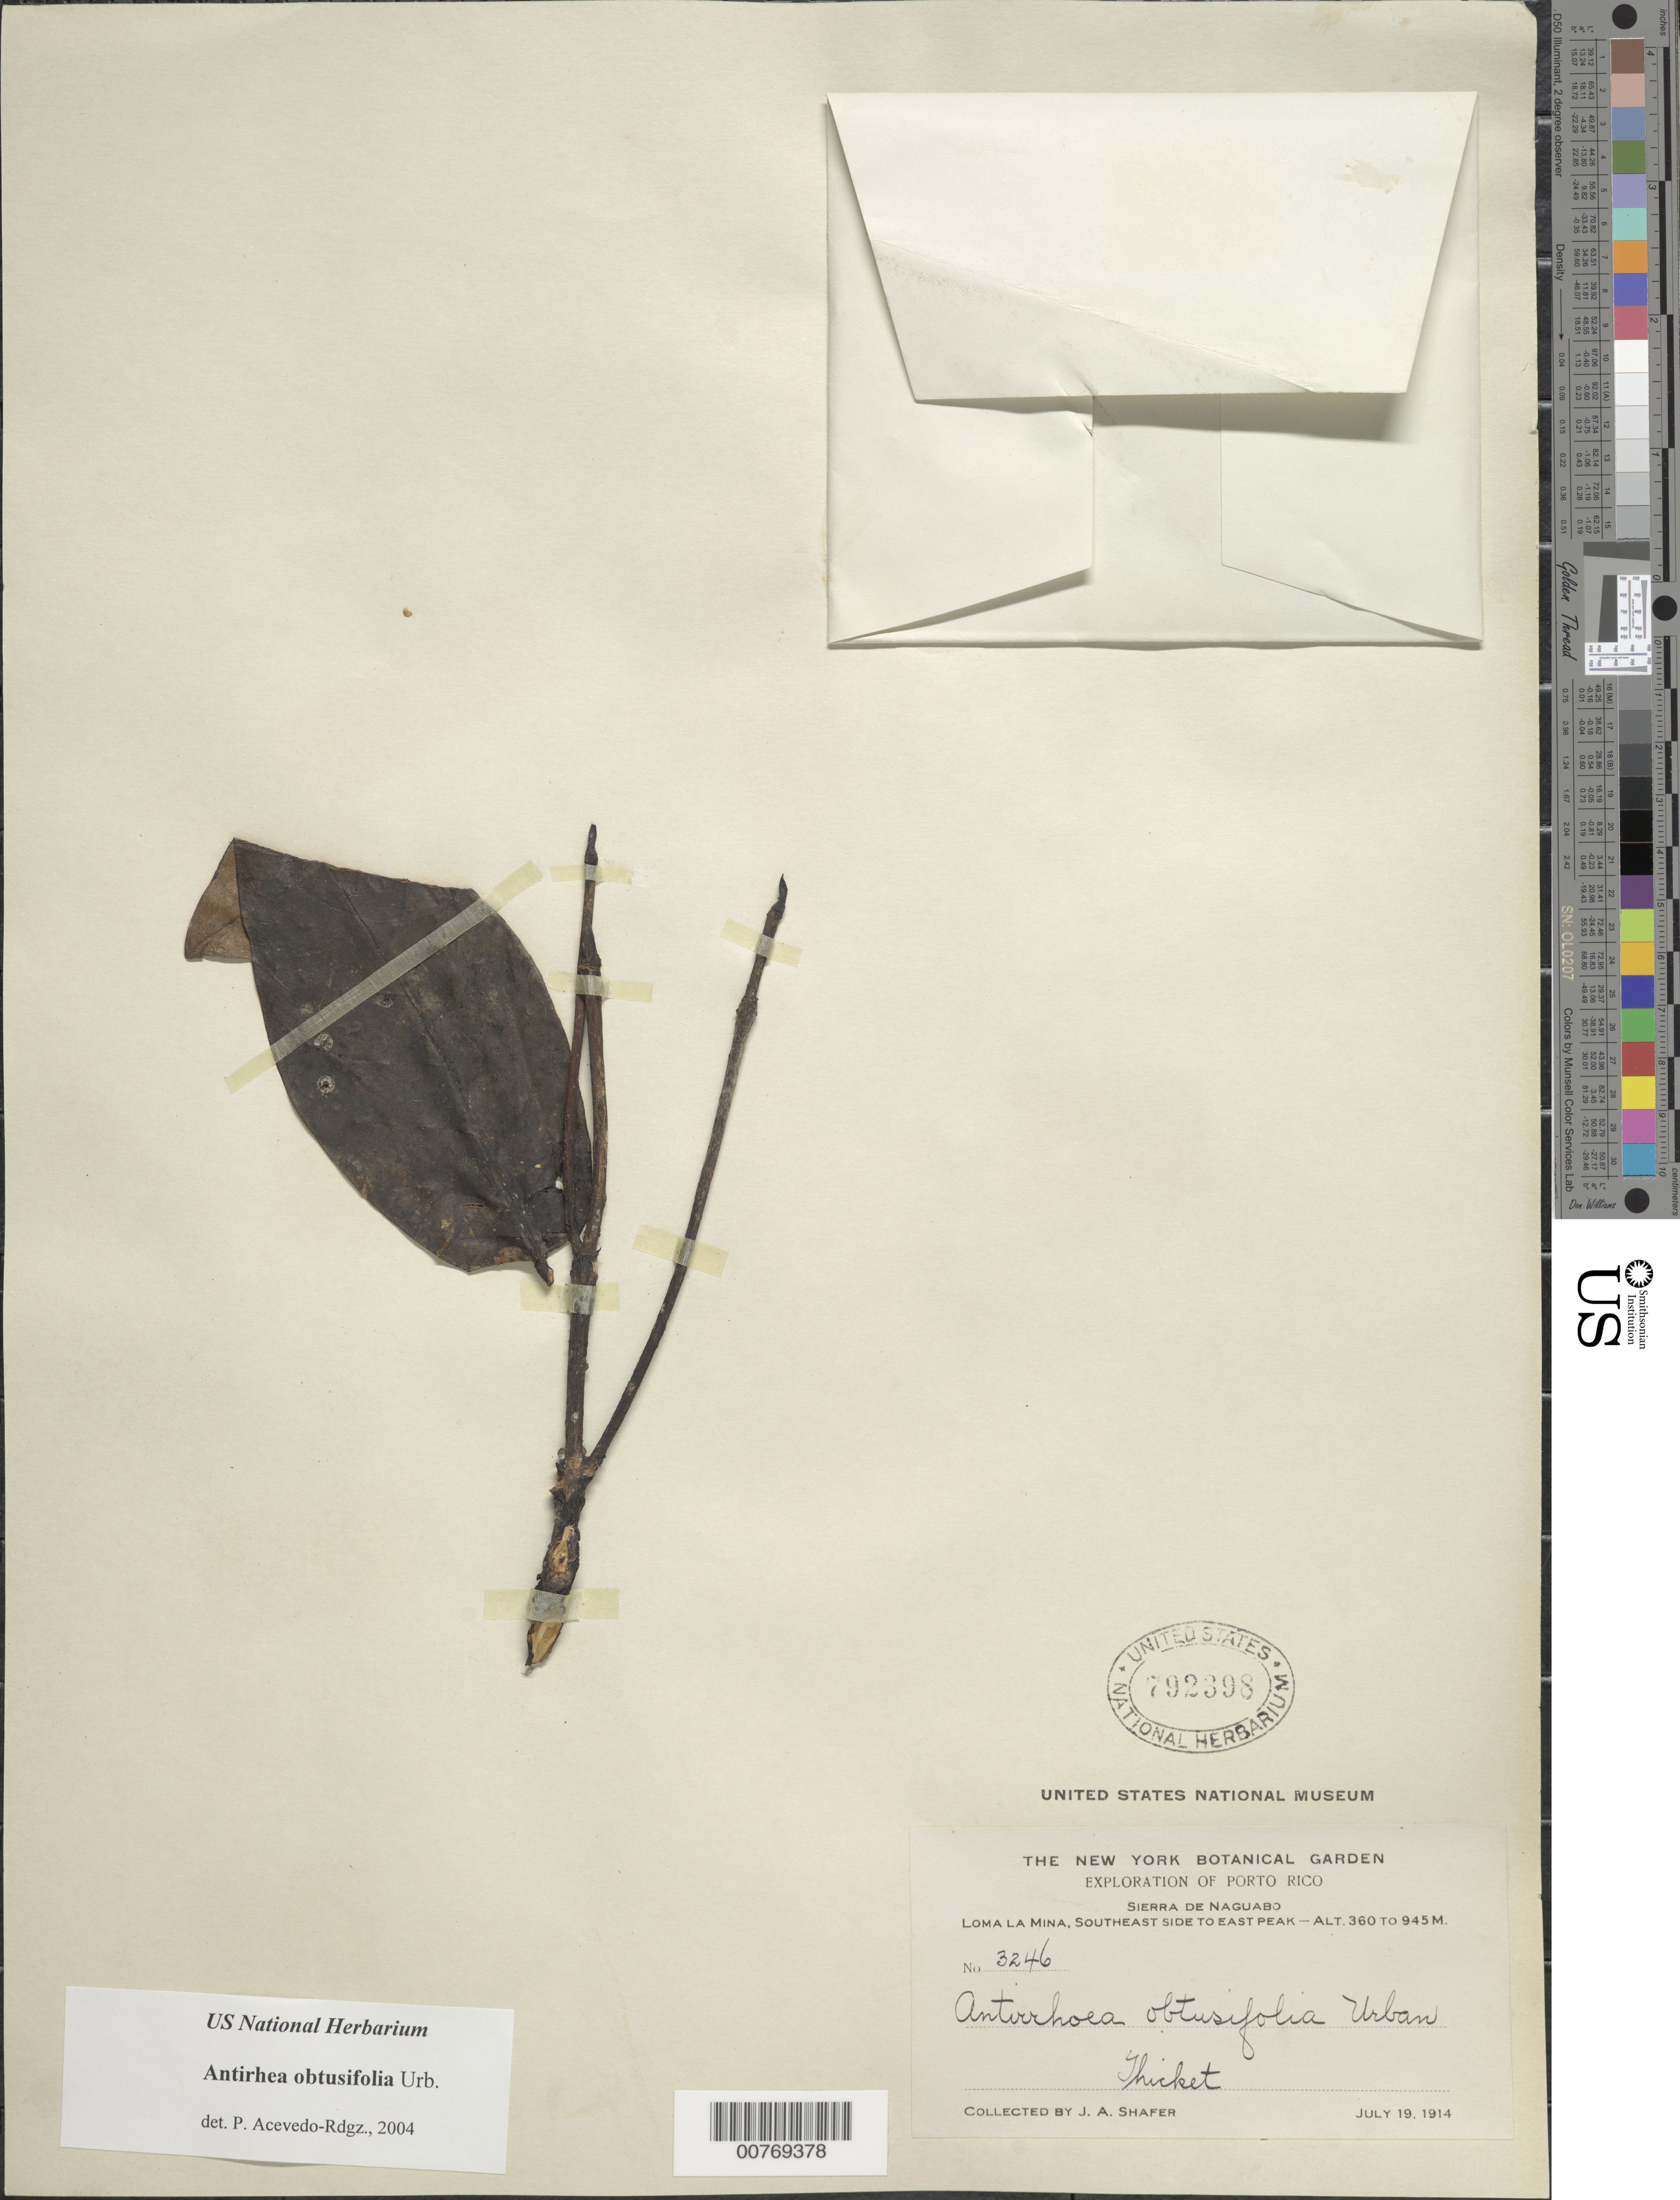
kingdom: Plantae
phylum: Tracheophyta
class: Magnoliopsida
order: Gentianales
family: Rubiaceae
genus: Stenostomum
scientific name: Stenostomum obtusifolium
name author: (Urb.) Britton & P. Wilson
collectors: J. A. Shafer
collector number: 3246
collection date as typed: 19 Jul 1914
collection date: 1914-07-19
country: Puerto Rico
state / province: Naguabo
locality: Sierra de Naguabo. Loma la Mina, SE side of East peak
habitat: Thicket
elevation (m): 360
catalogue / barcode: US 792398